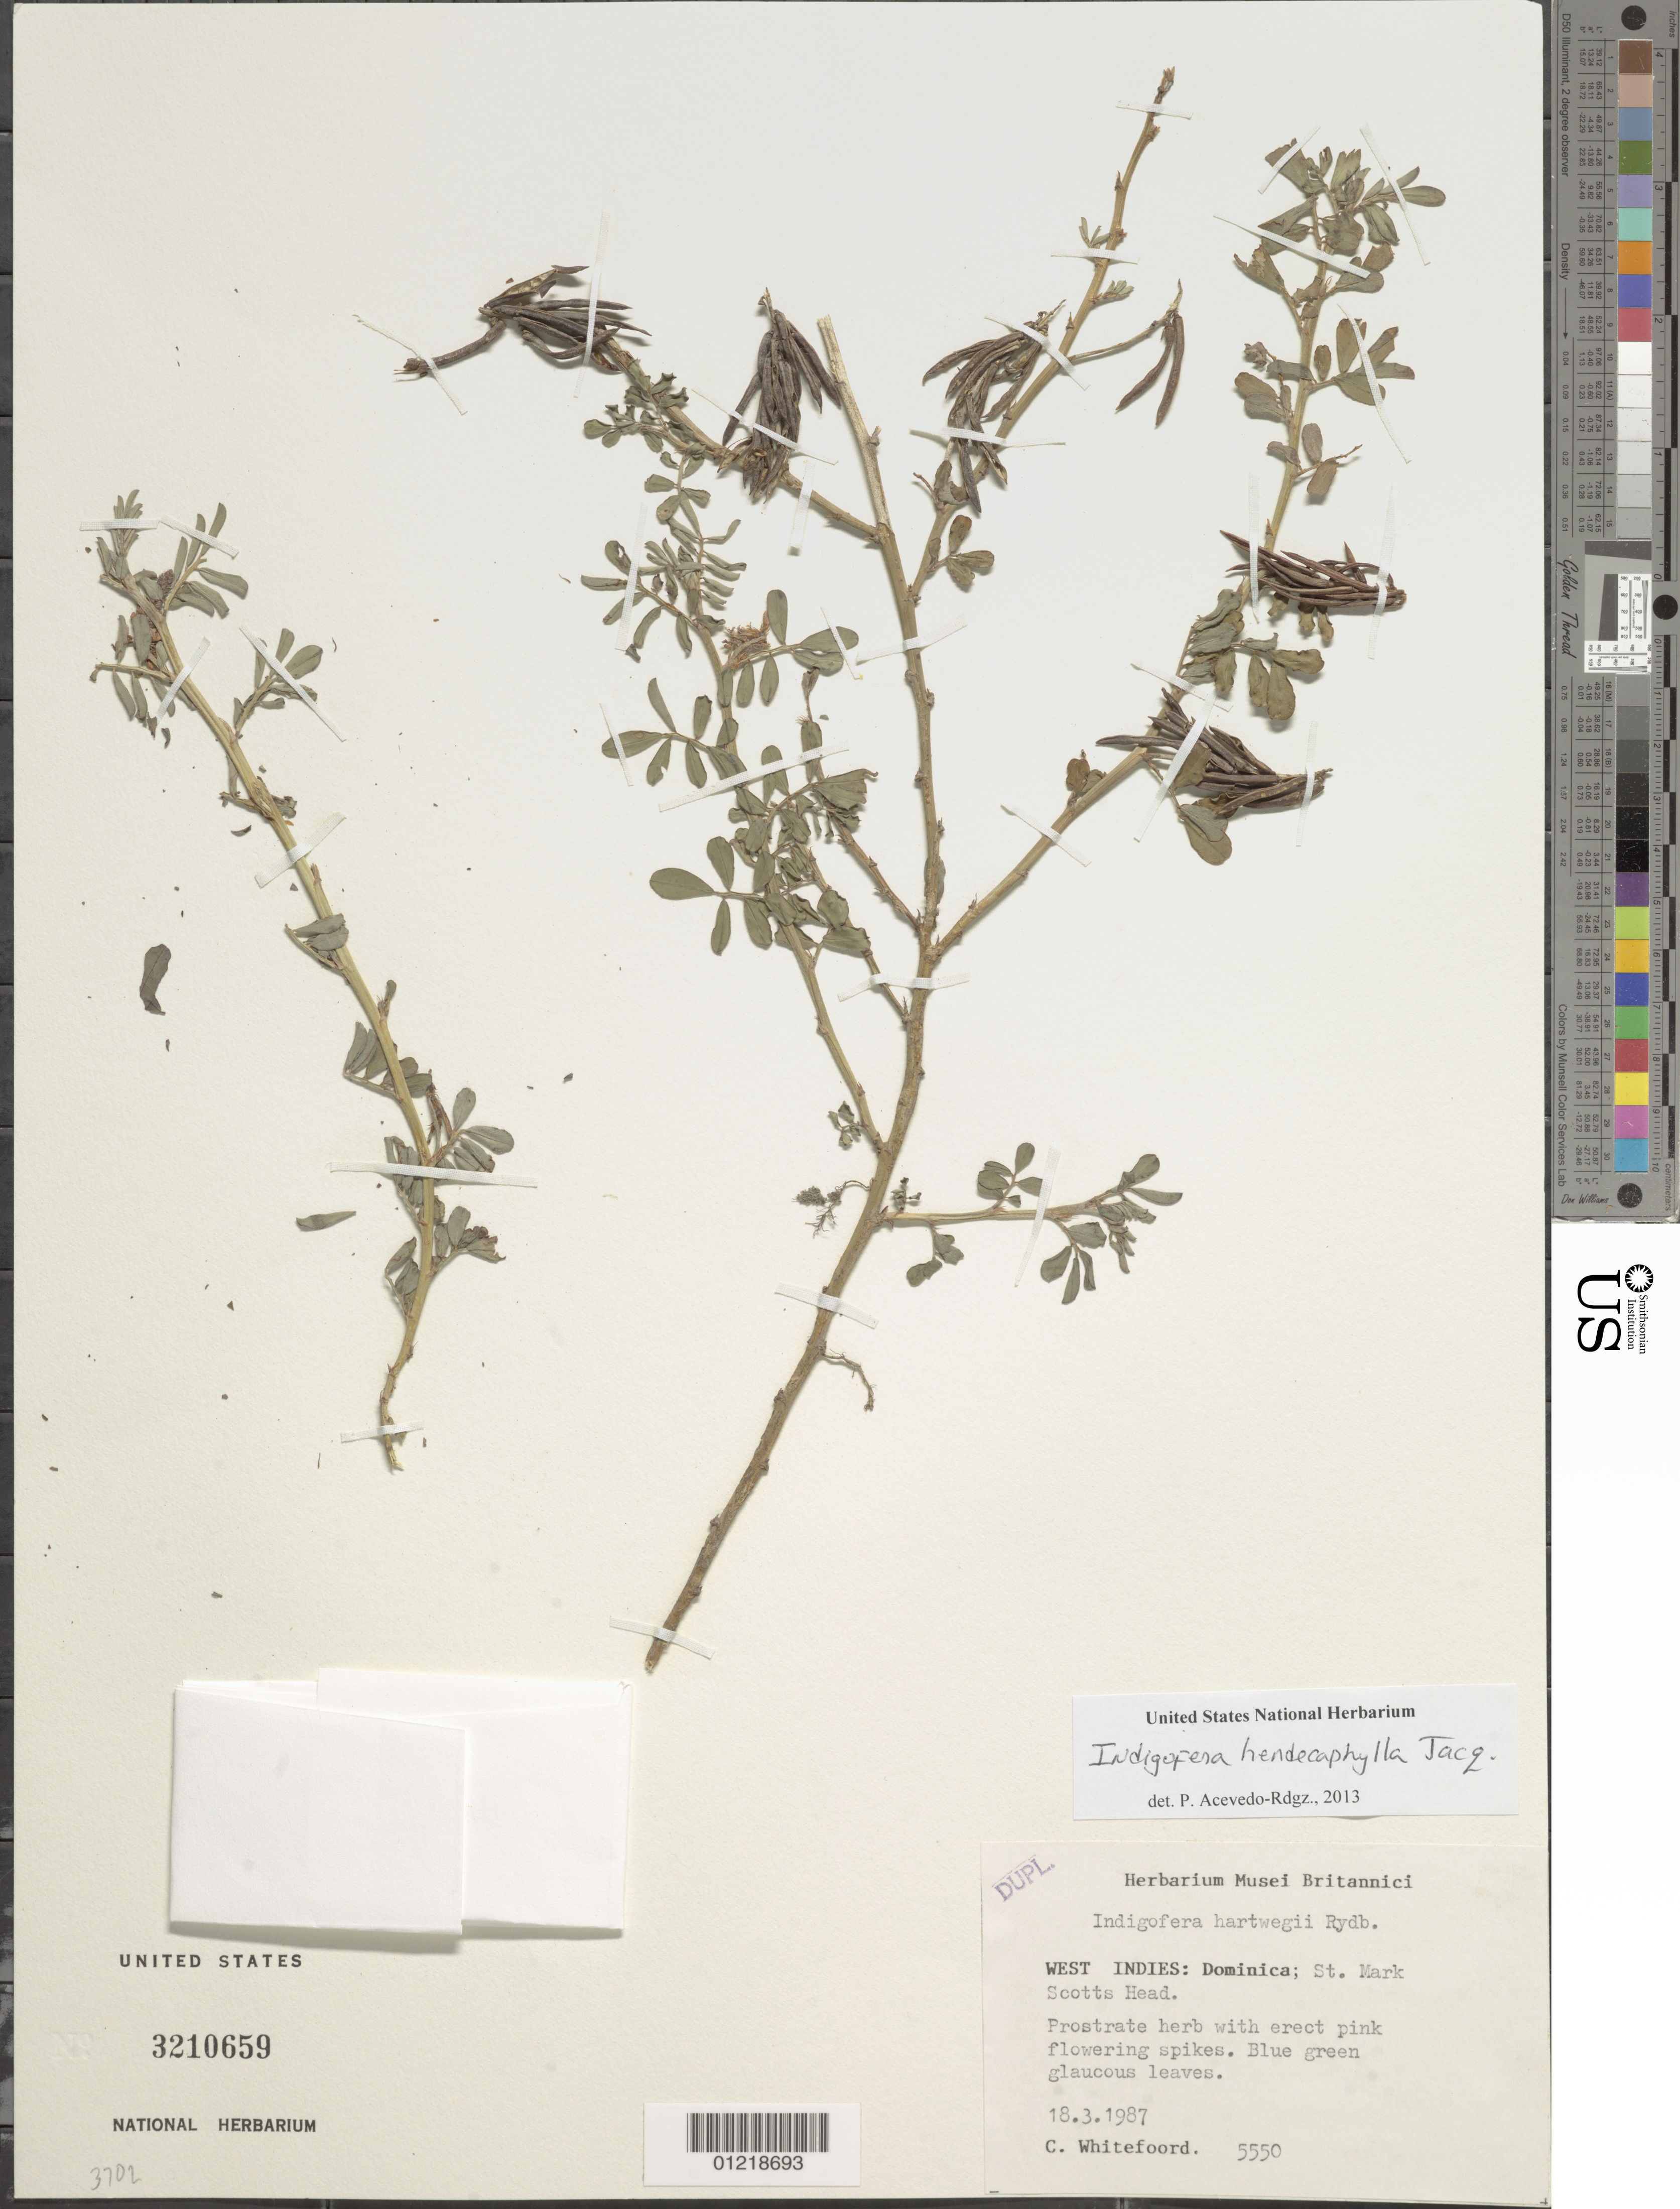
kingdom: Plantae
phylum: Tracheophyta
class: Magnoliopsida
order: Fabales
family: Fabaceae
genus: Indigofera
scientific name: Indigofera hendecaphylla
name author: Jacq.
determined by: Acevedo-Rodríguez, P., (BOT), Smithsonian Institution - National Museum of Natural History (UNITED STATES)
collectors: C. Whitefoord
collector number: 5550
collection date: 1987-03-18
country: Dominica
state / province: St. Mark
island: Windward Is.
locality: Scotts Head.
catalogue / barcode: US 3210659